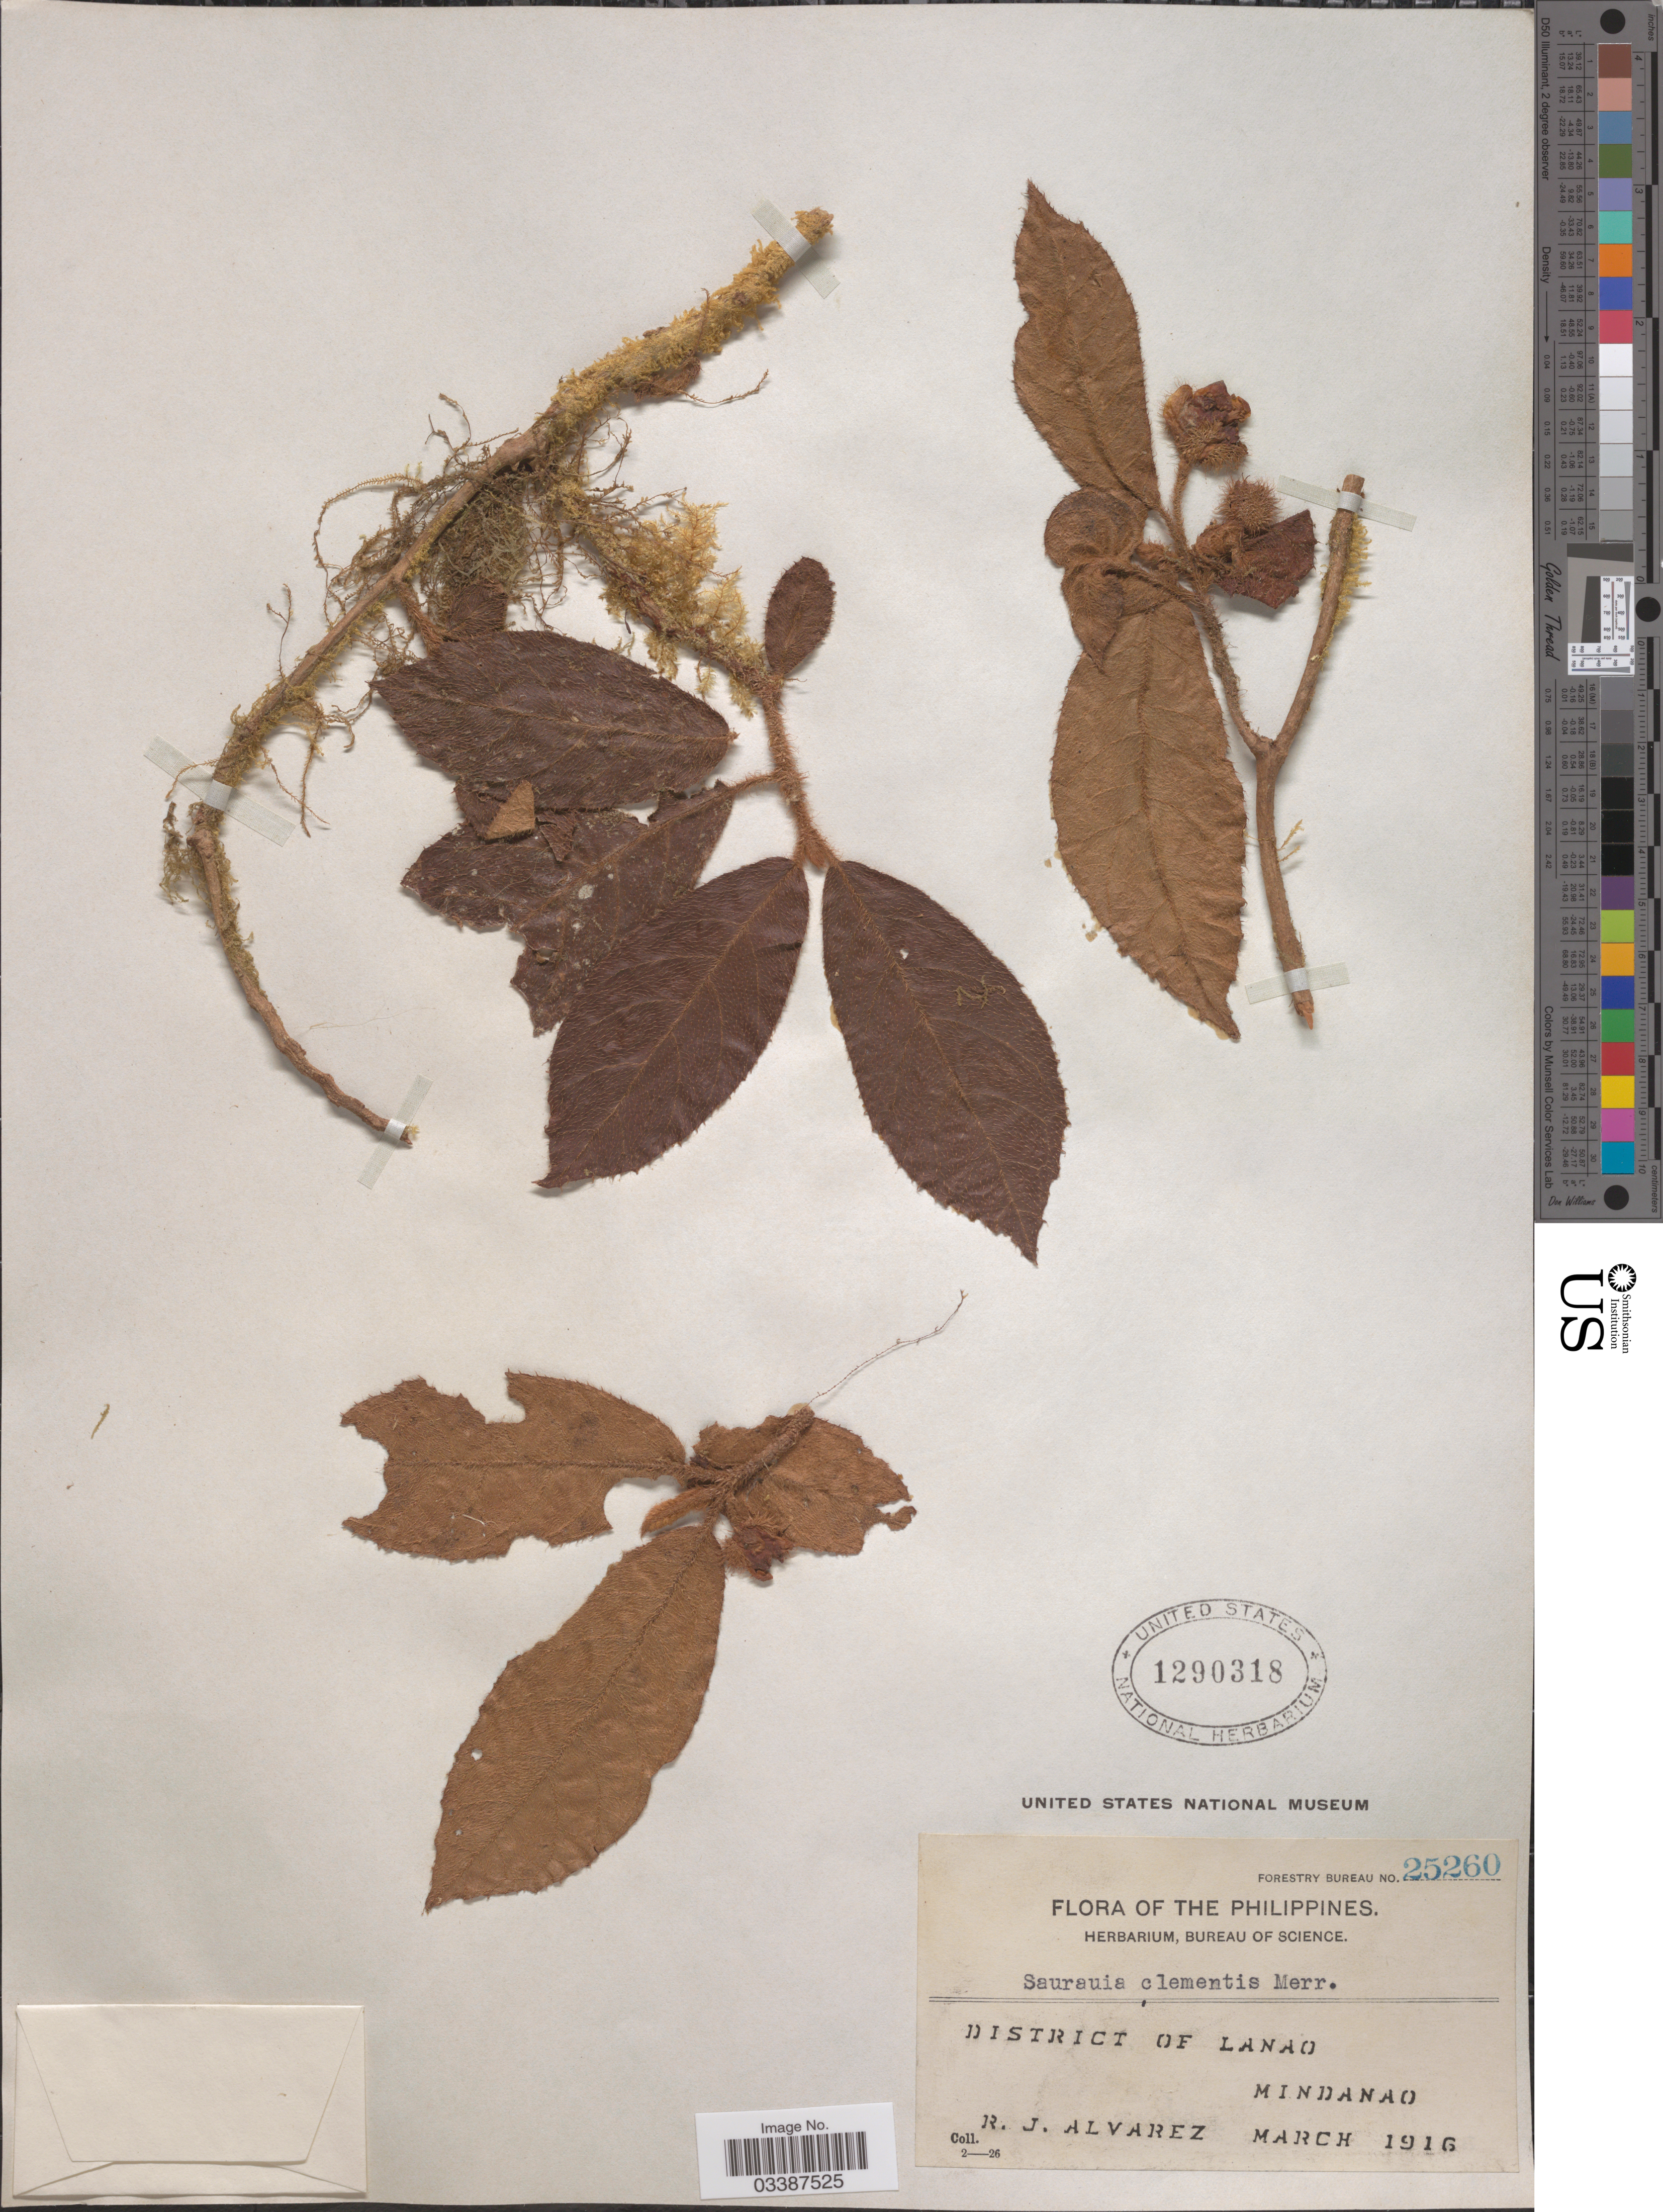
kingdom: Plantae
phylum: Tracheophyta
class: Magnoliopsida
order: Ericales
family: Actinidiaceae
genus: Saurauia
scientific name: Saurauia clementis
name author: Merr.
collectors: R. Alvarez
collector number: Forestry Bureau 25260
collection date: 1916-03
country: Philippines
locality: District of Lanao, Mindanao.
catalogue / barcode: US 1290318